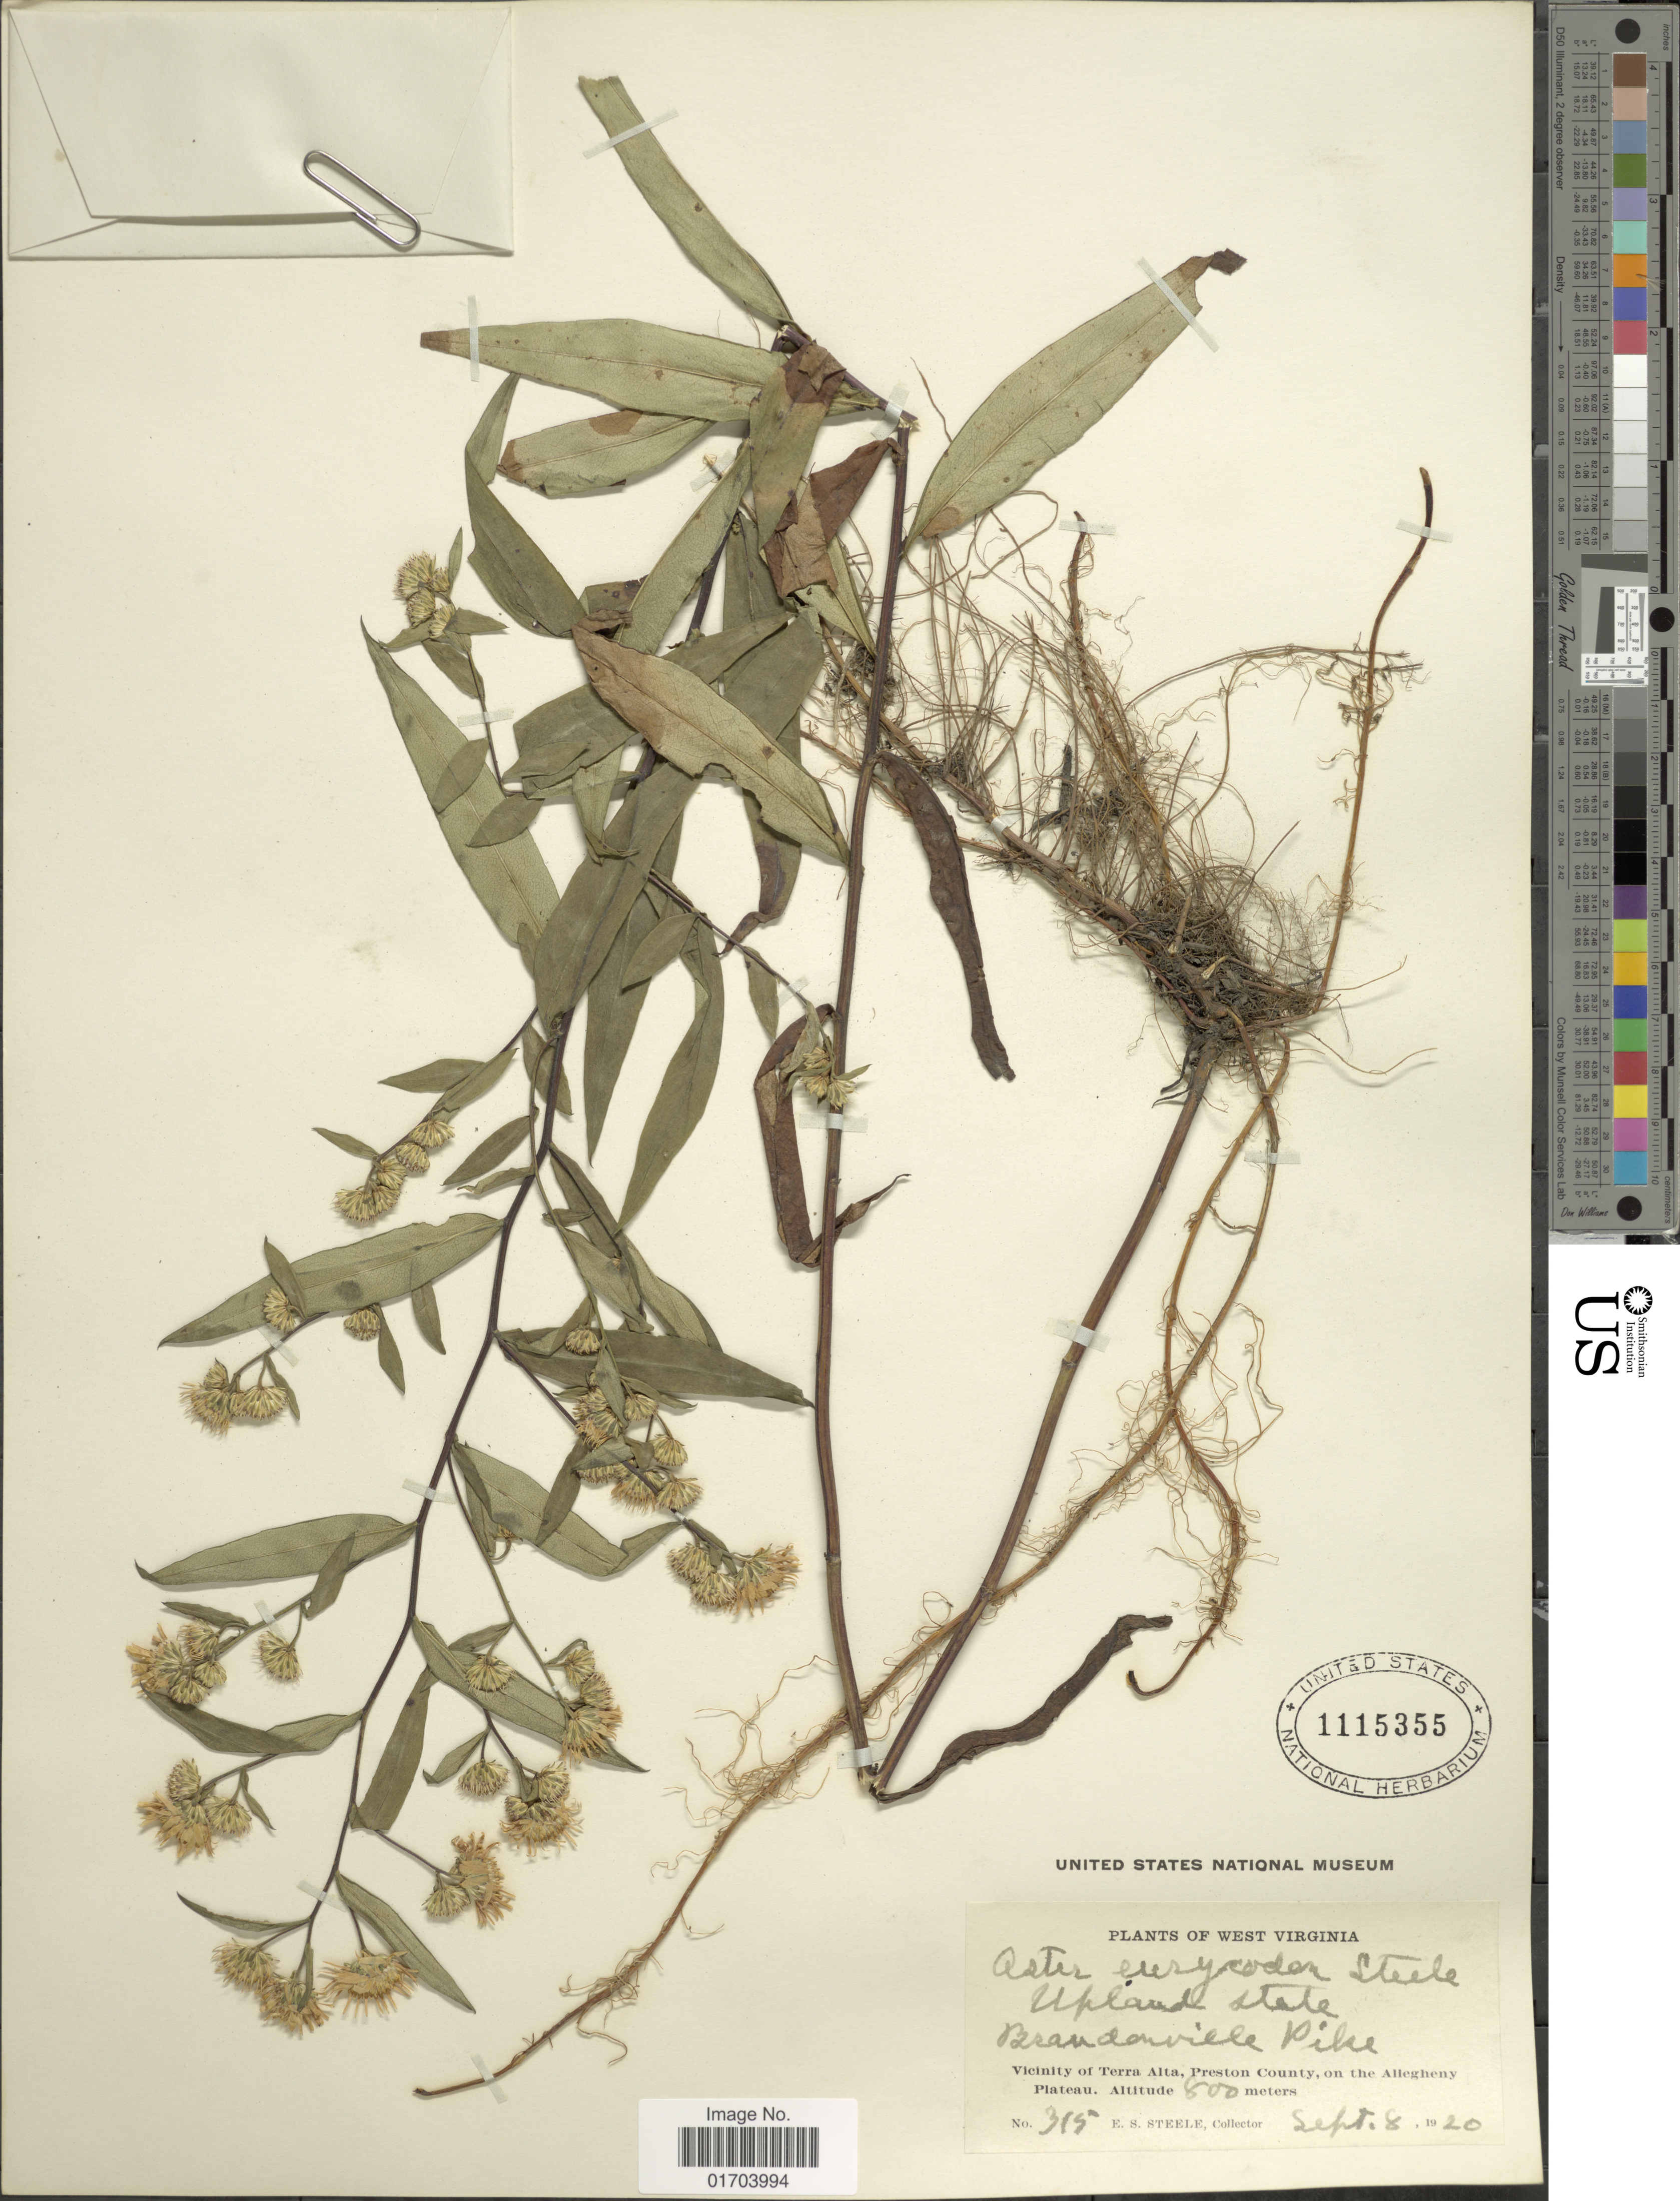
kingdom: Plantae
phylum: Tracheophyta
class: Magnoliopsida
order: Asterales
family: Asteraceae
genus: Aster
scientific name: Aster eurycodon E.S. Steele sp. nov. ined.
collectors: E. Steele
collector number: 315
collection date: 1920-09-08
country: United States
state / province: West Virginia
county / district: Preston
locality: Brandenville Pike, Vicinity of Terra Alta, Preston County, on the Allegheny Plateau.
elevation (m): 800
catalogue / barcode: US 1115355